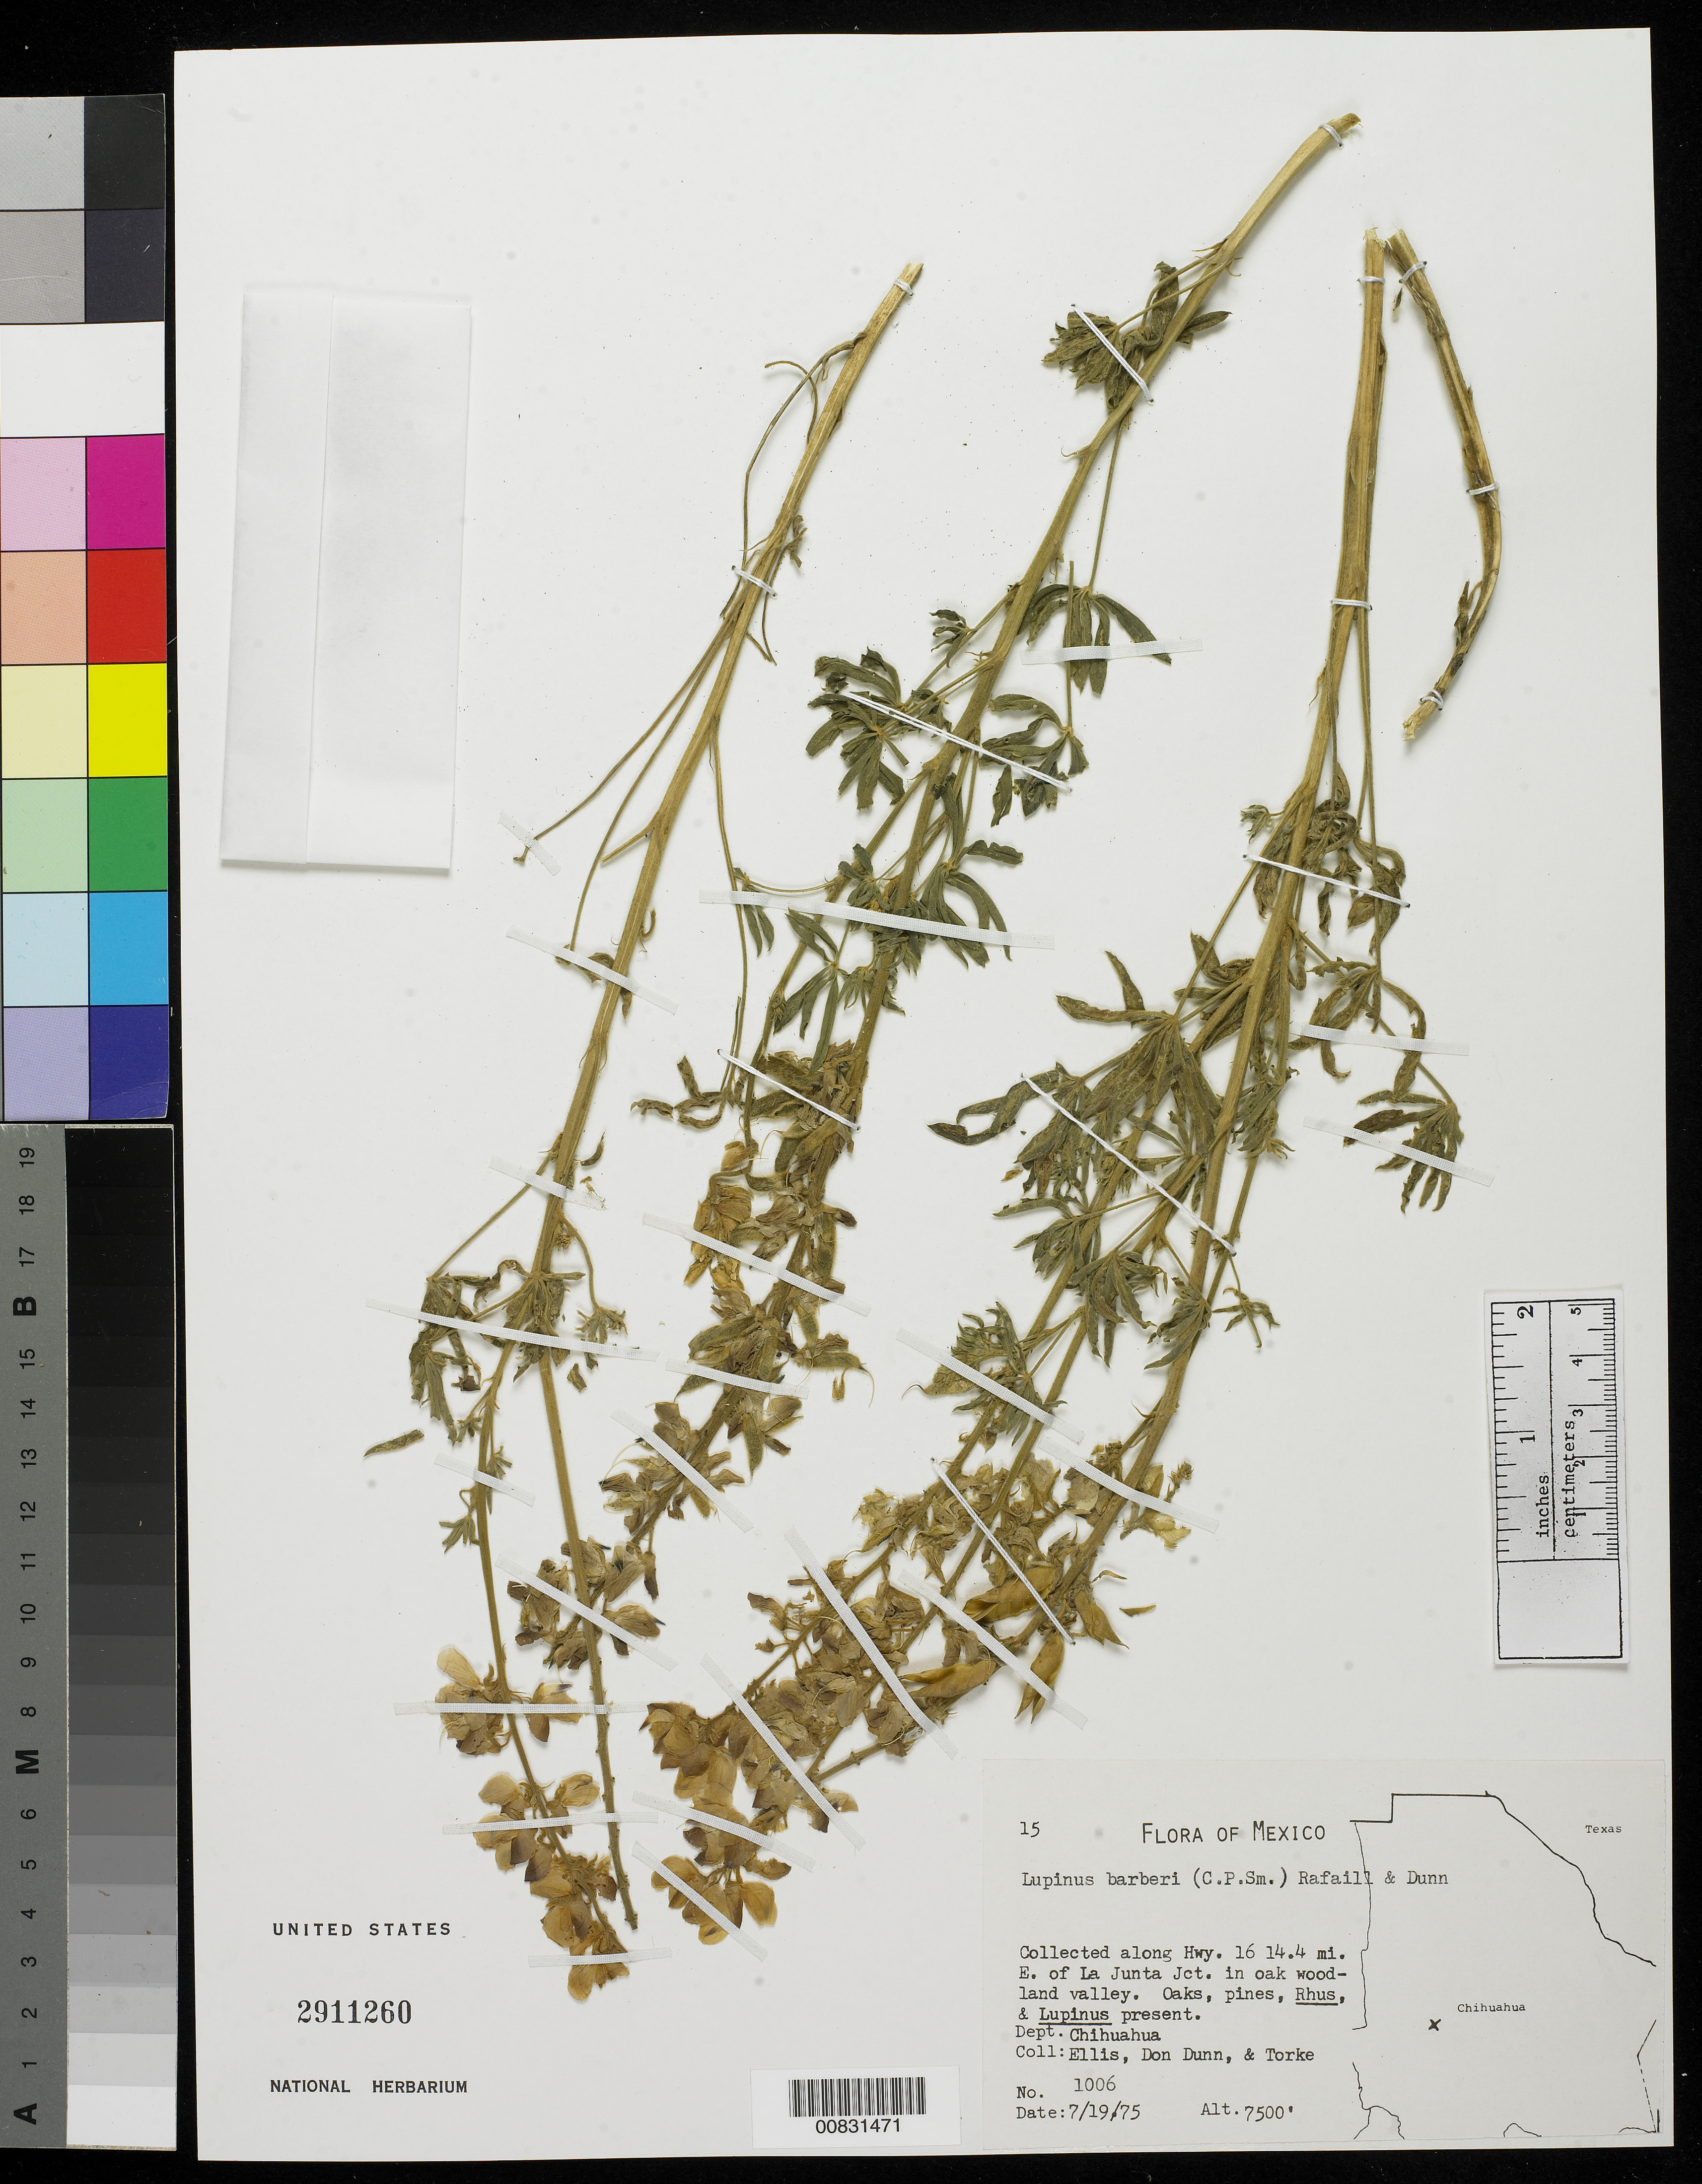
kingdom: Plantae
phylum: Tracheophyta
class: Magnoliopsida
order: Fabales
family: Fabaceae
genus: Lupinus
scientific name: Lupinus barberi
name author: (C.P. Sm.) Rafaill & D.B. Dunn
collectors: -. Ellis, D. Dunn & Torke, --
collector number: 1006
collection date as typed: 19 Jul 1975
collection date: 1975-07-19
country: Mexico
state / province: Chihuahua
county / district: Chihuahua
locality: Along Hwy. 16, 14.4 mi. E of La Junta Jct.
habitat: In Oak woodland valley. Oaks, pines, Rhus, & lupinus present.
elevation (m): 2286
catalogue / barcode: US 2911260